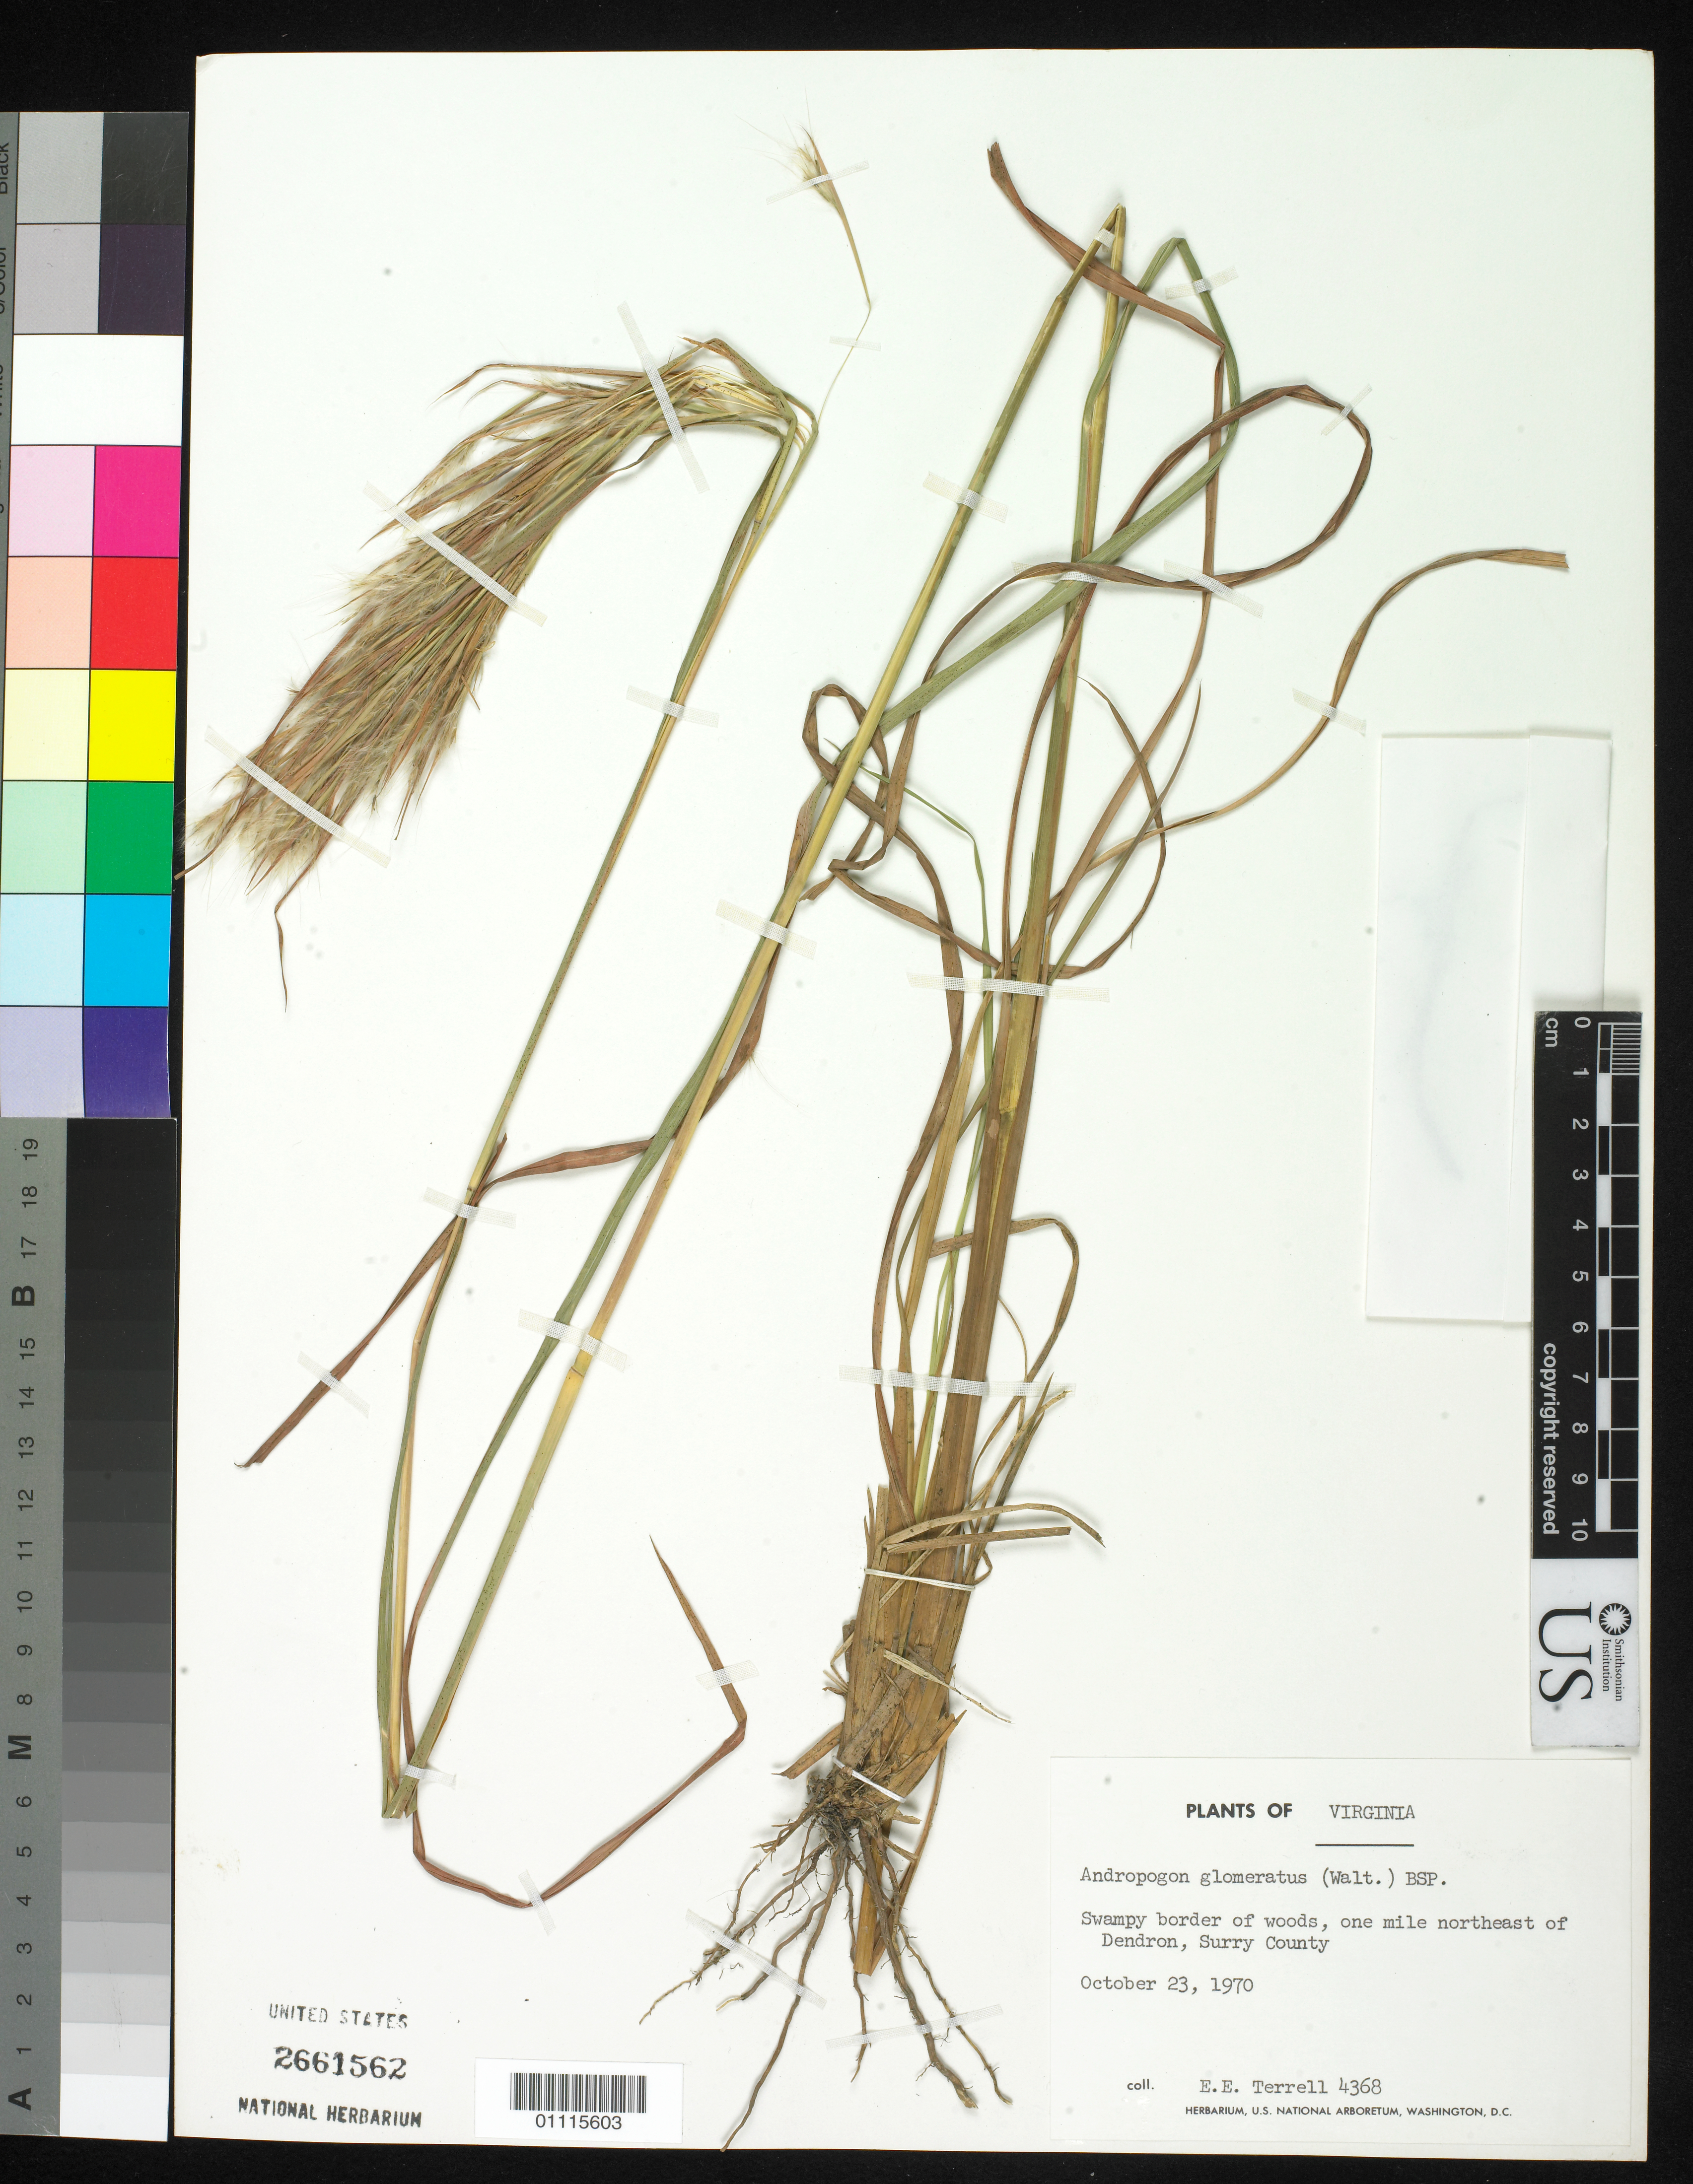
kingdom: Plantae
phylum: Tracheophyta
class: Liliopsida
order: Poales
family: Poaceae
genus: Andropogon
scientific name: Andropogon glomeratus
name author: (Walter) Britton, Stearns & Poggenb.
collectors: E. E. Terrell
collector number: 4368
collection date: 1970-10-23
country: United States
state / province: Virginia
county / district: Surry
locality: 1 mi. NE of Dendron.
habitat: Swampy border of woods.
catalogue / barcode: US 2661562